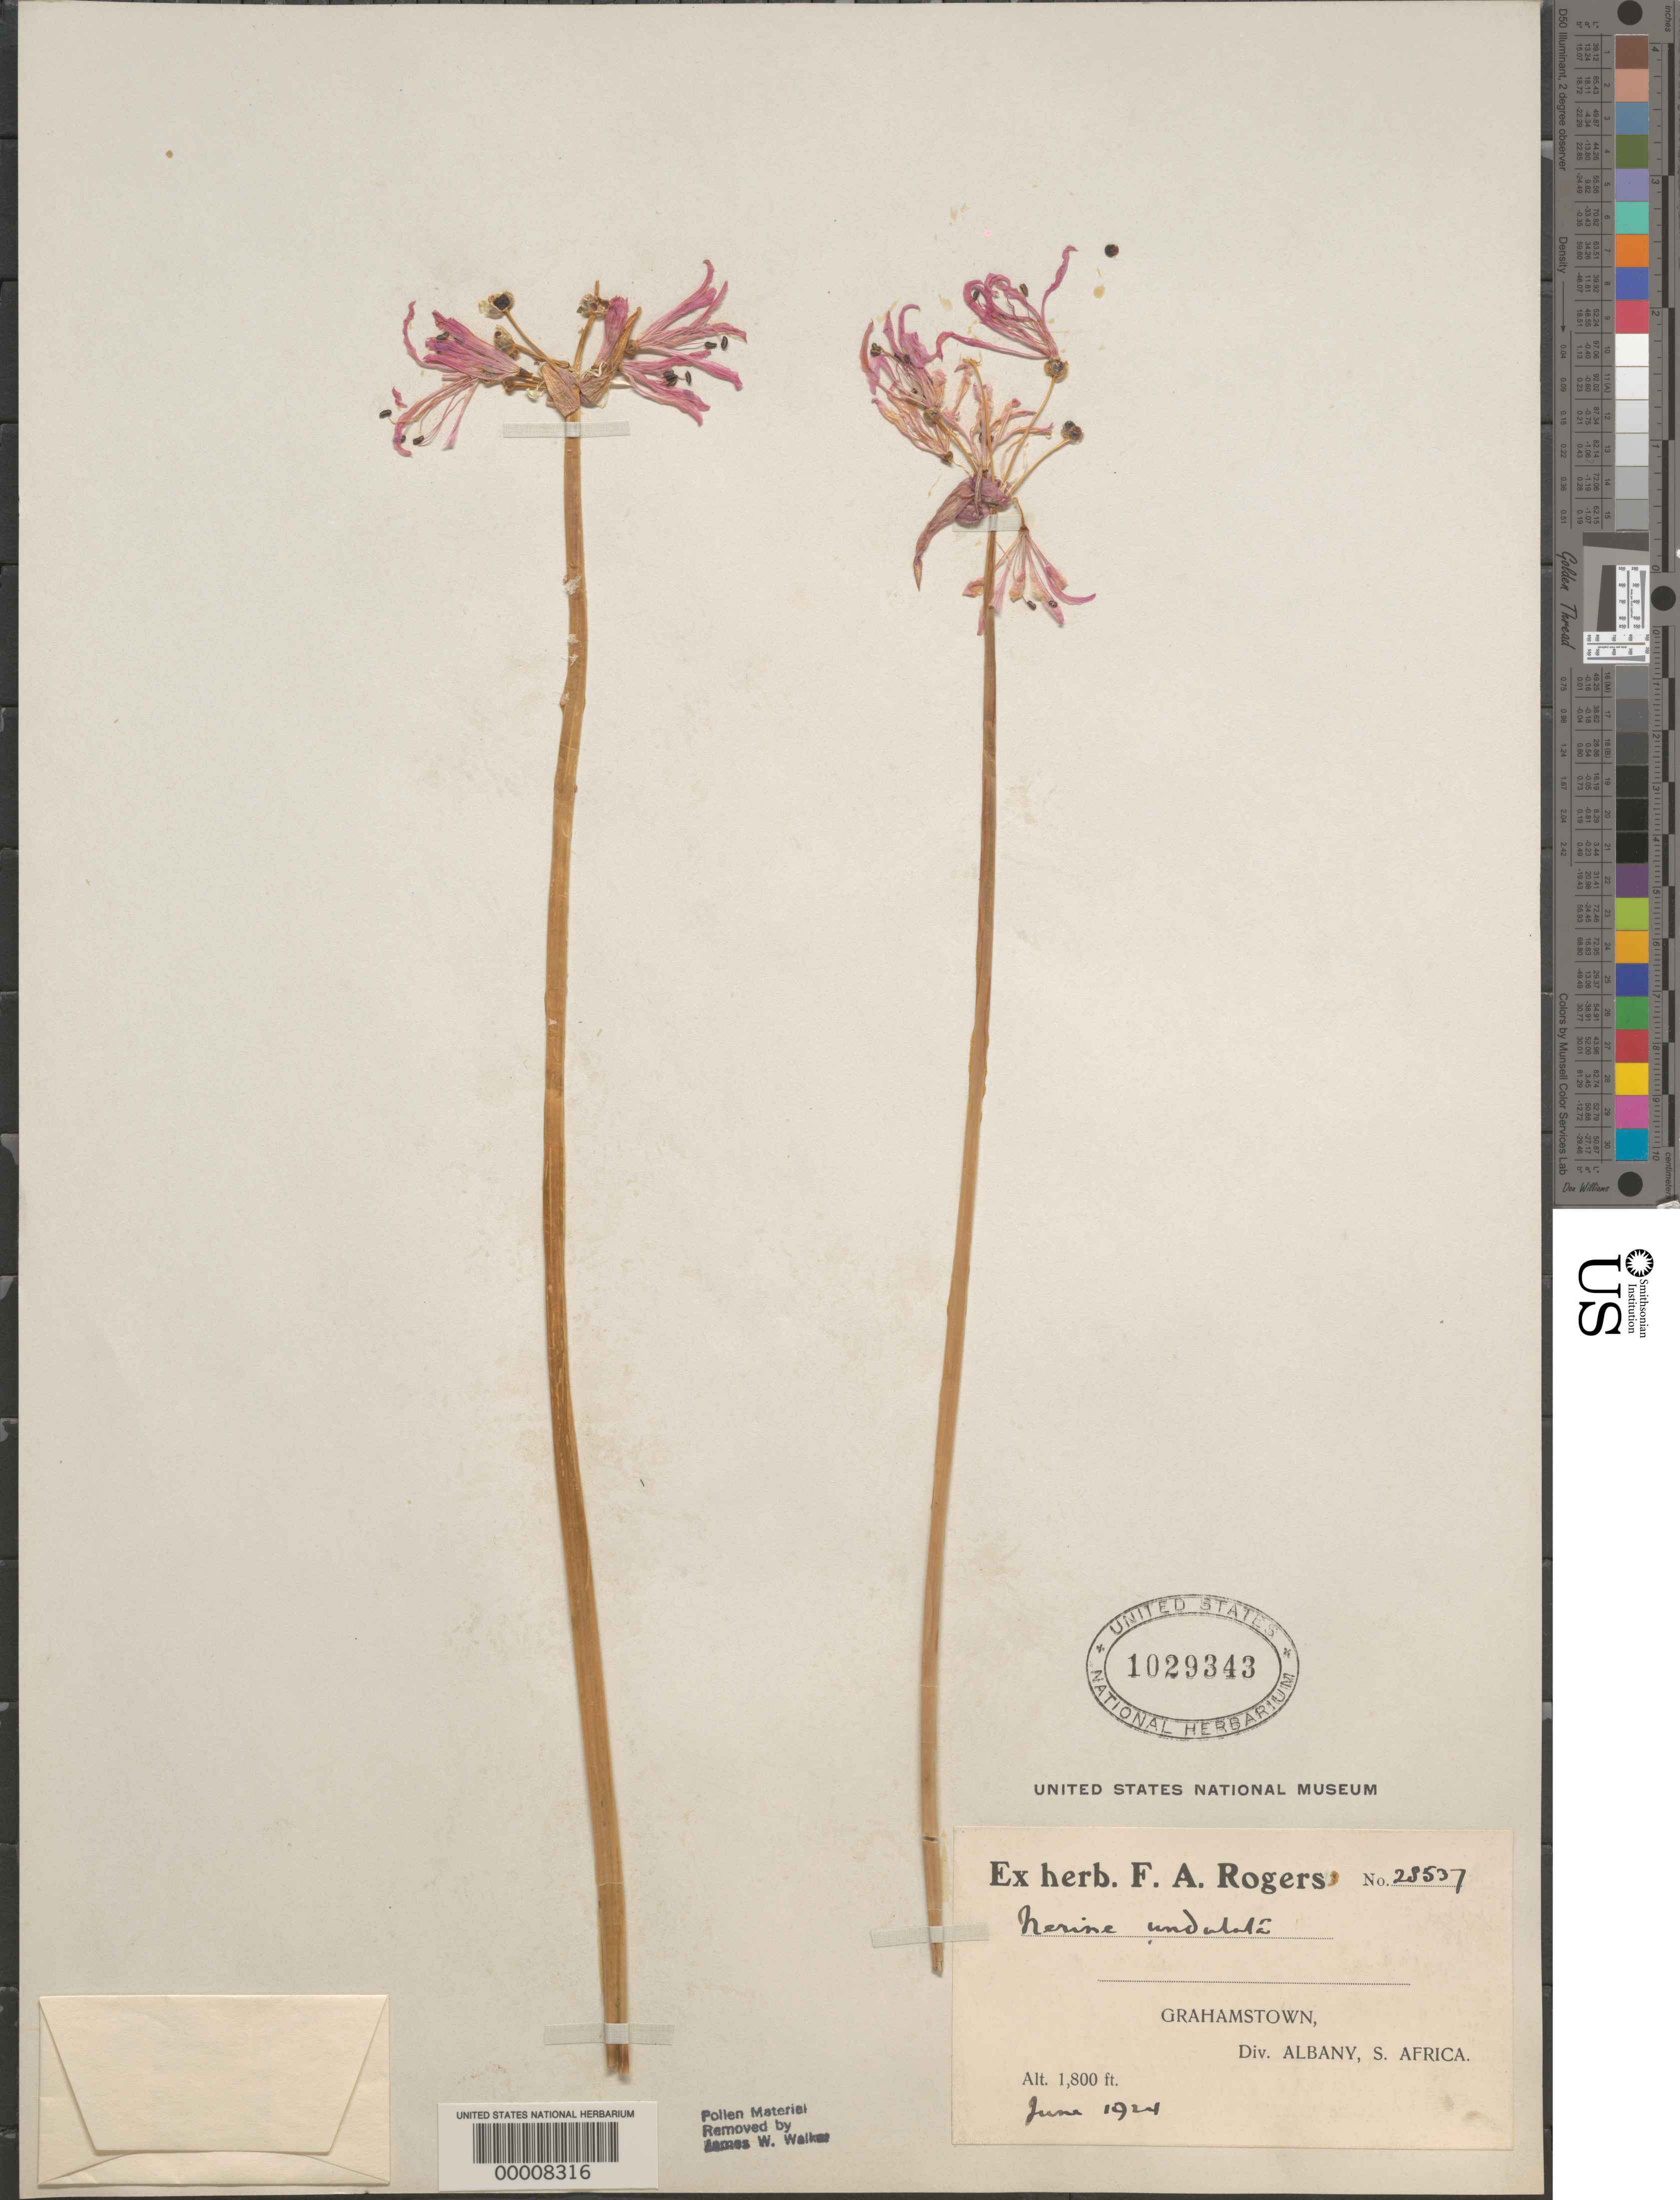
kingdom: Plantae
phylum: Tracheophyta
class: Liliopsida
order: Asparagales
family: Amaryllidaceae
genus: Nerine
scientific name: Nerine undulata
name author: (L.) Herb.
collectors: F. A. Rogers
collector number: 28537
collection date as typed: Jun 1924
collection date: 1924-06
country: South Africa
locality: Grahamstown, albany div.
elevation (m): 549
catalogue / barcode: US 1029343